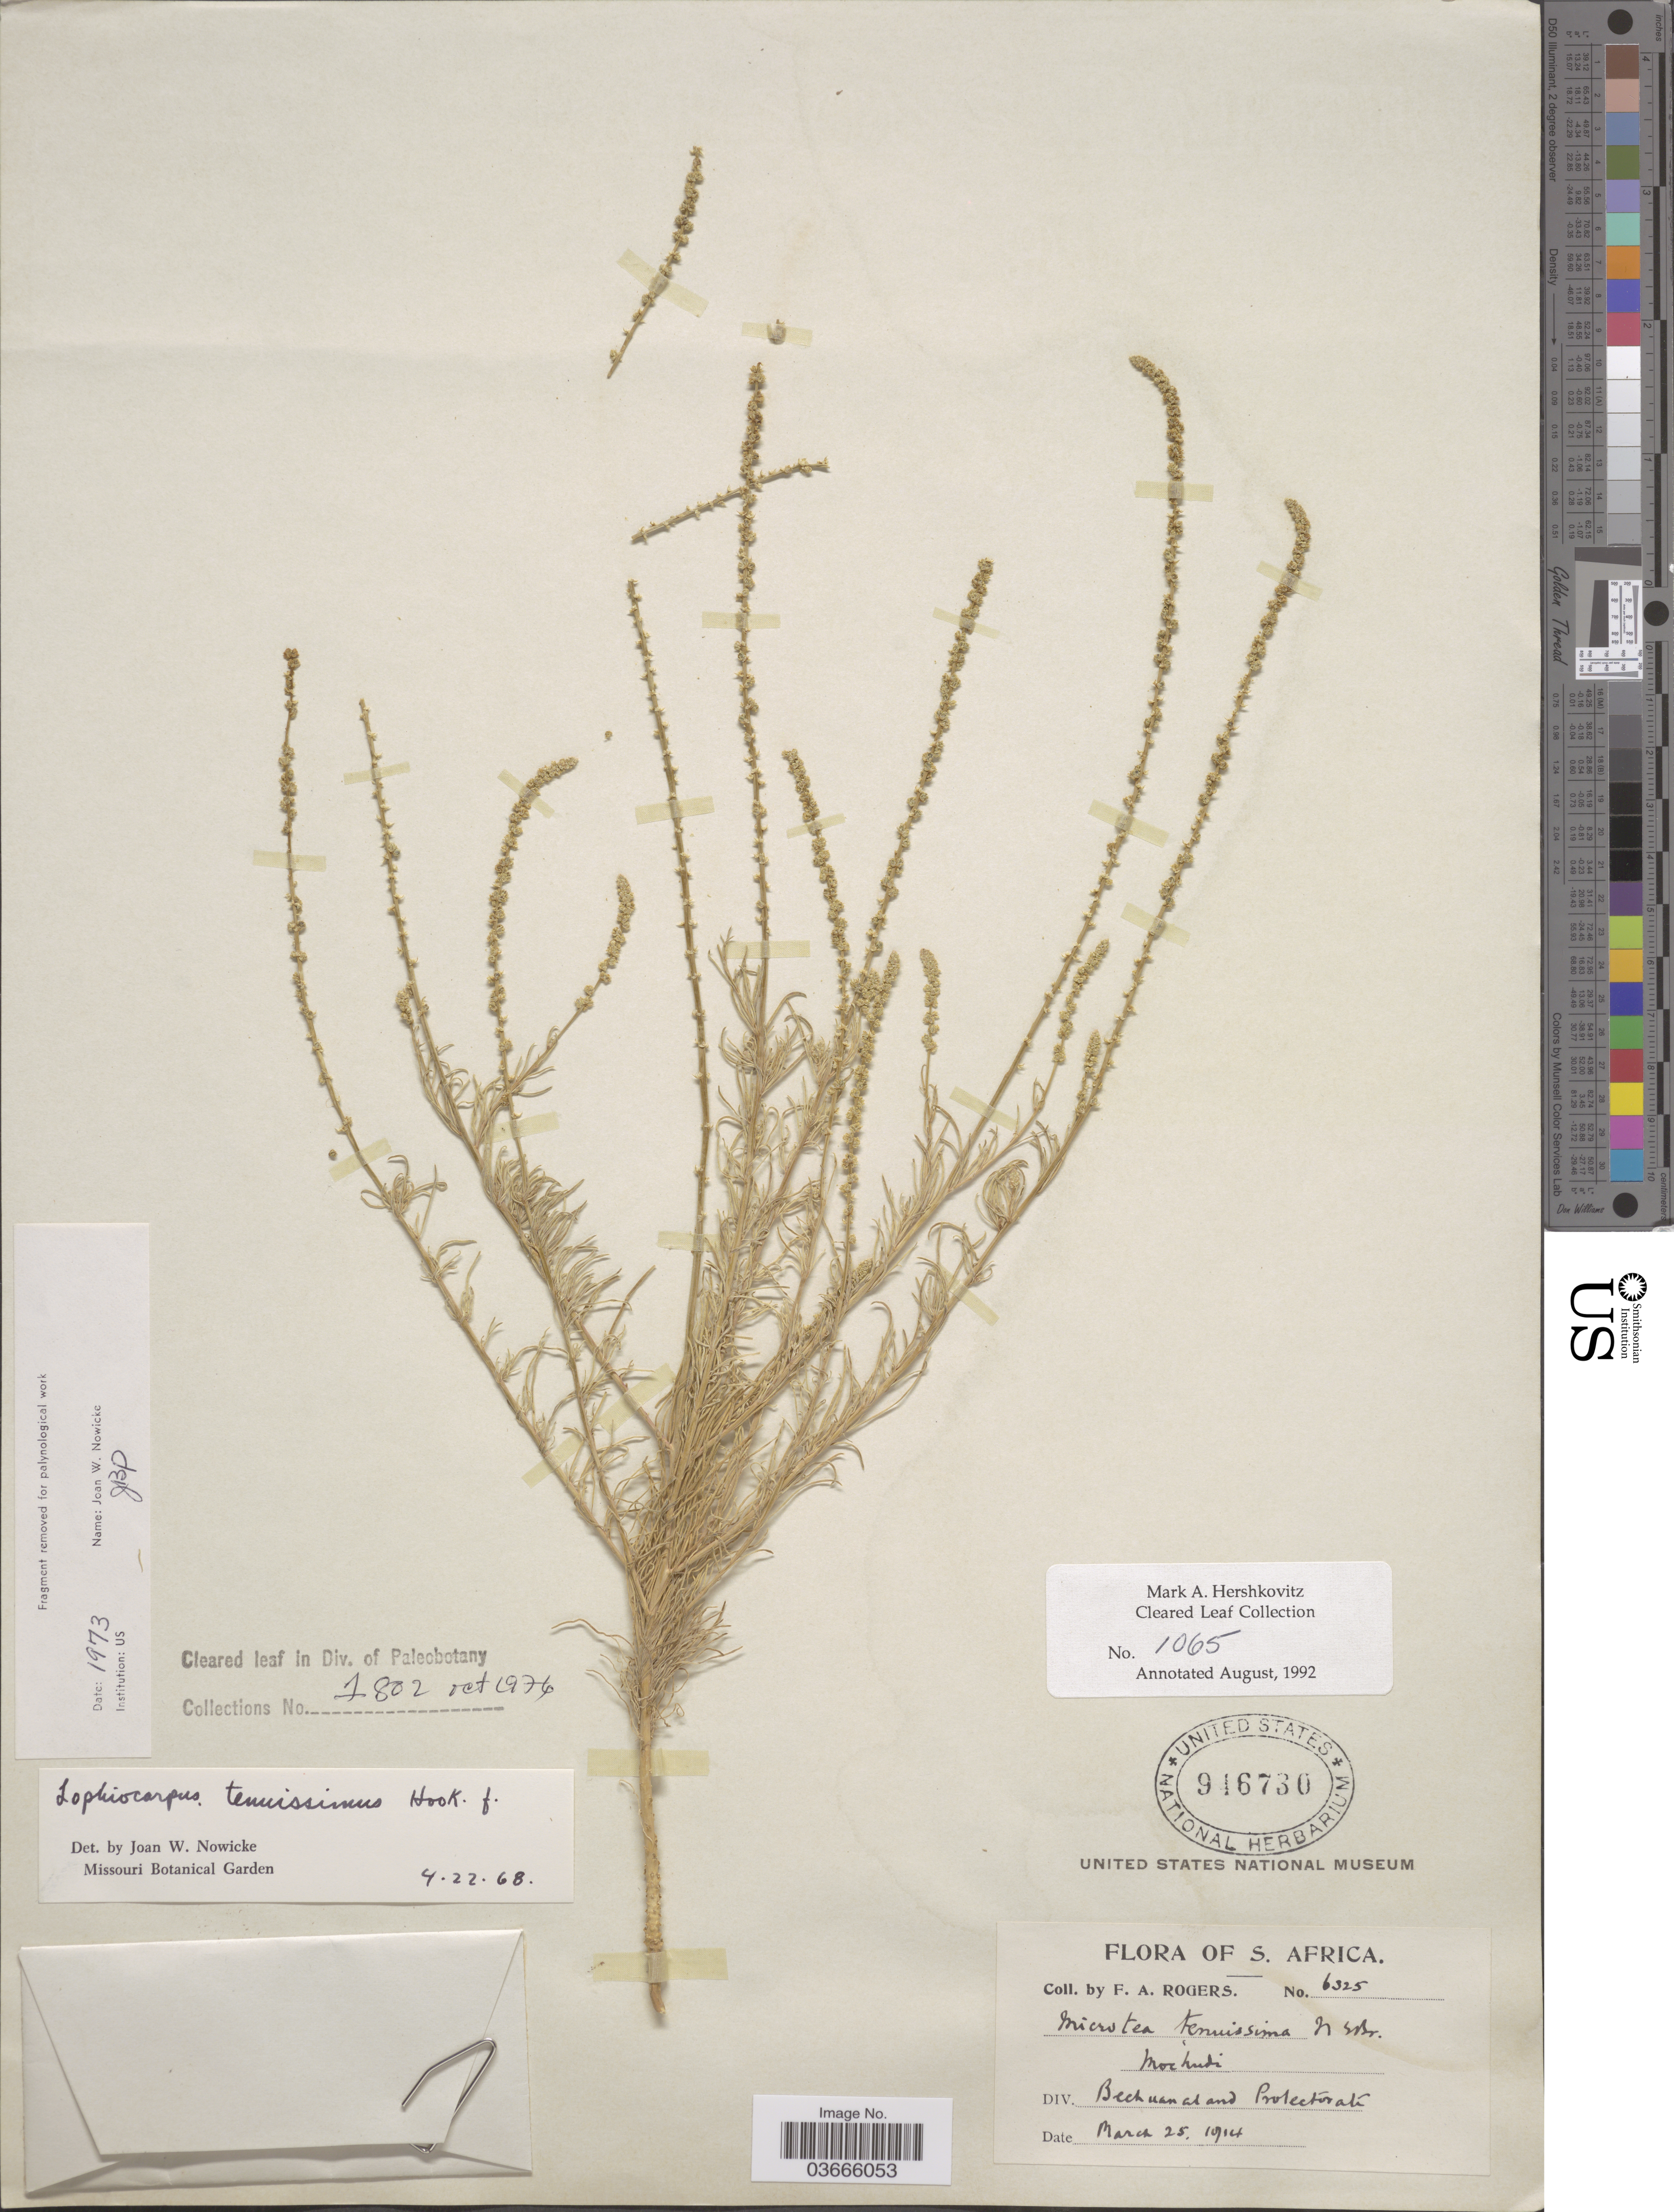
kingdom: Plantae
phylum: Tracheophyta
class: Magnoliopsida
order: Caryophyllales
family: Lophiocarpaceae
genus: Lophiocarpus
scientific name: Lophiocarpus tenuissimus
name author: Hook. f.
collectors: F. A. Rogers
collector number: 6325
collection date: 1914-03-25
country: Botswana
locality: S. Africa. Bechuanaland Protectorate.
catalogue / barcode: US 946730